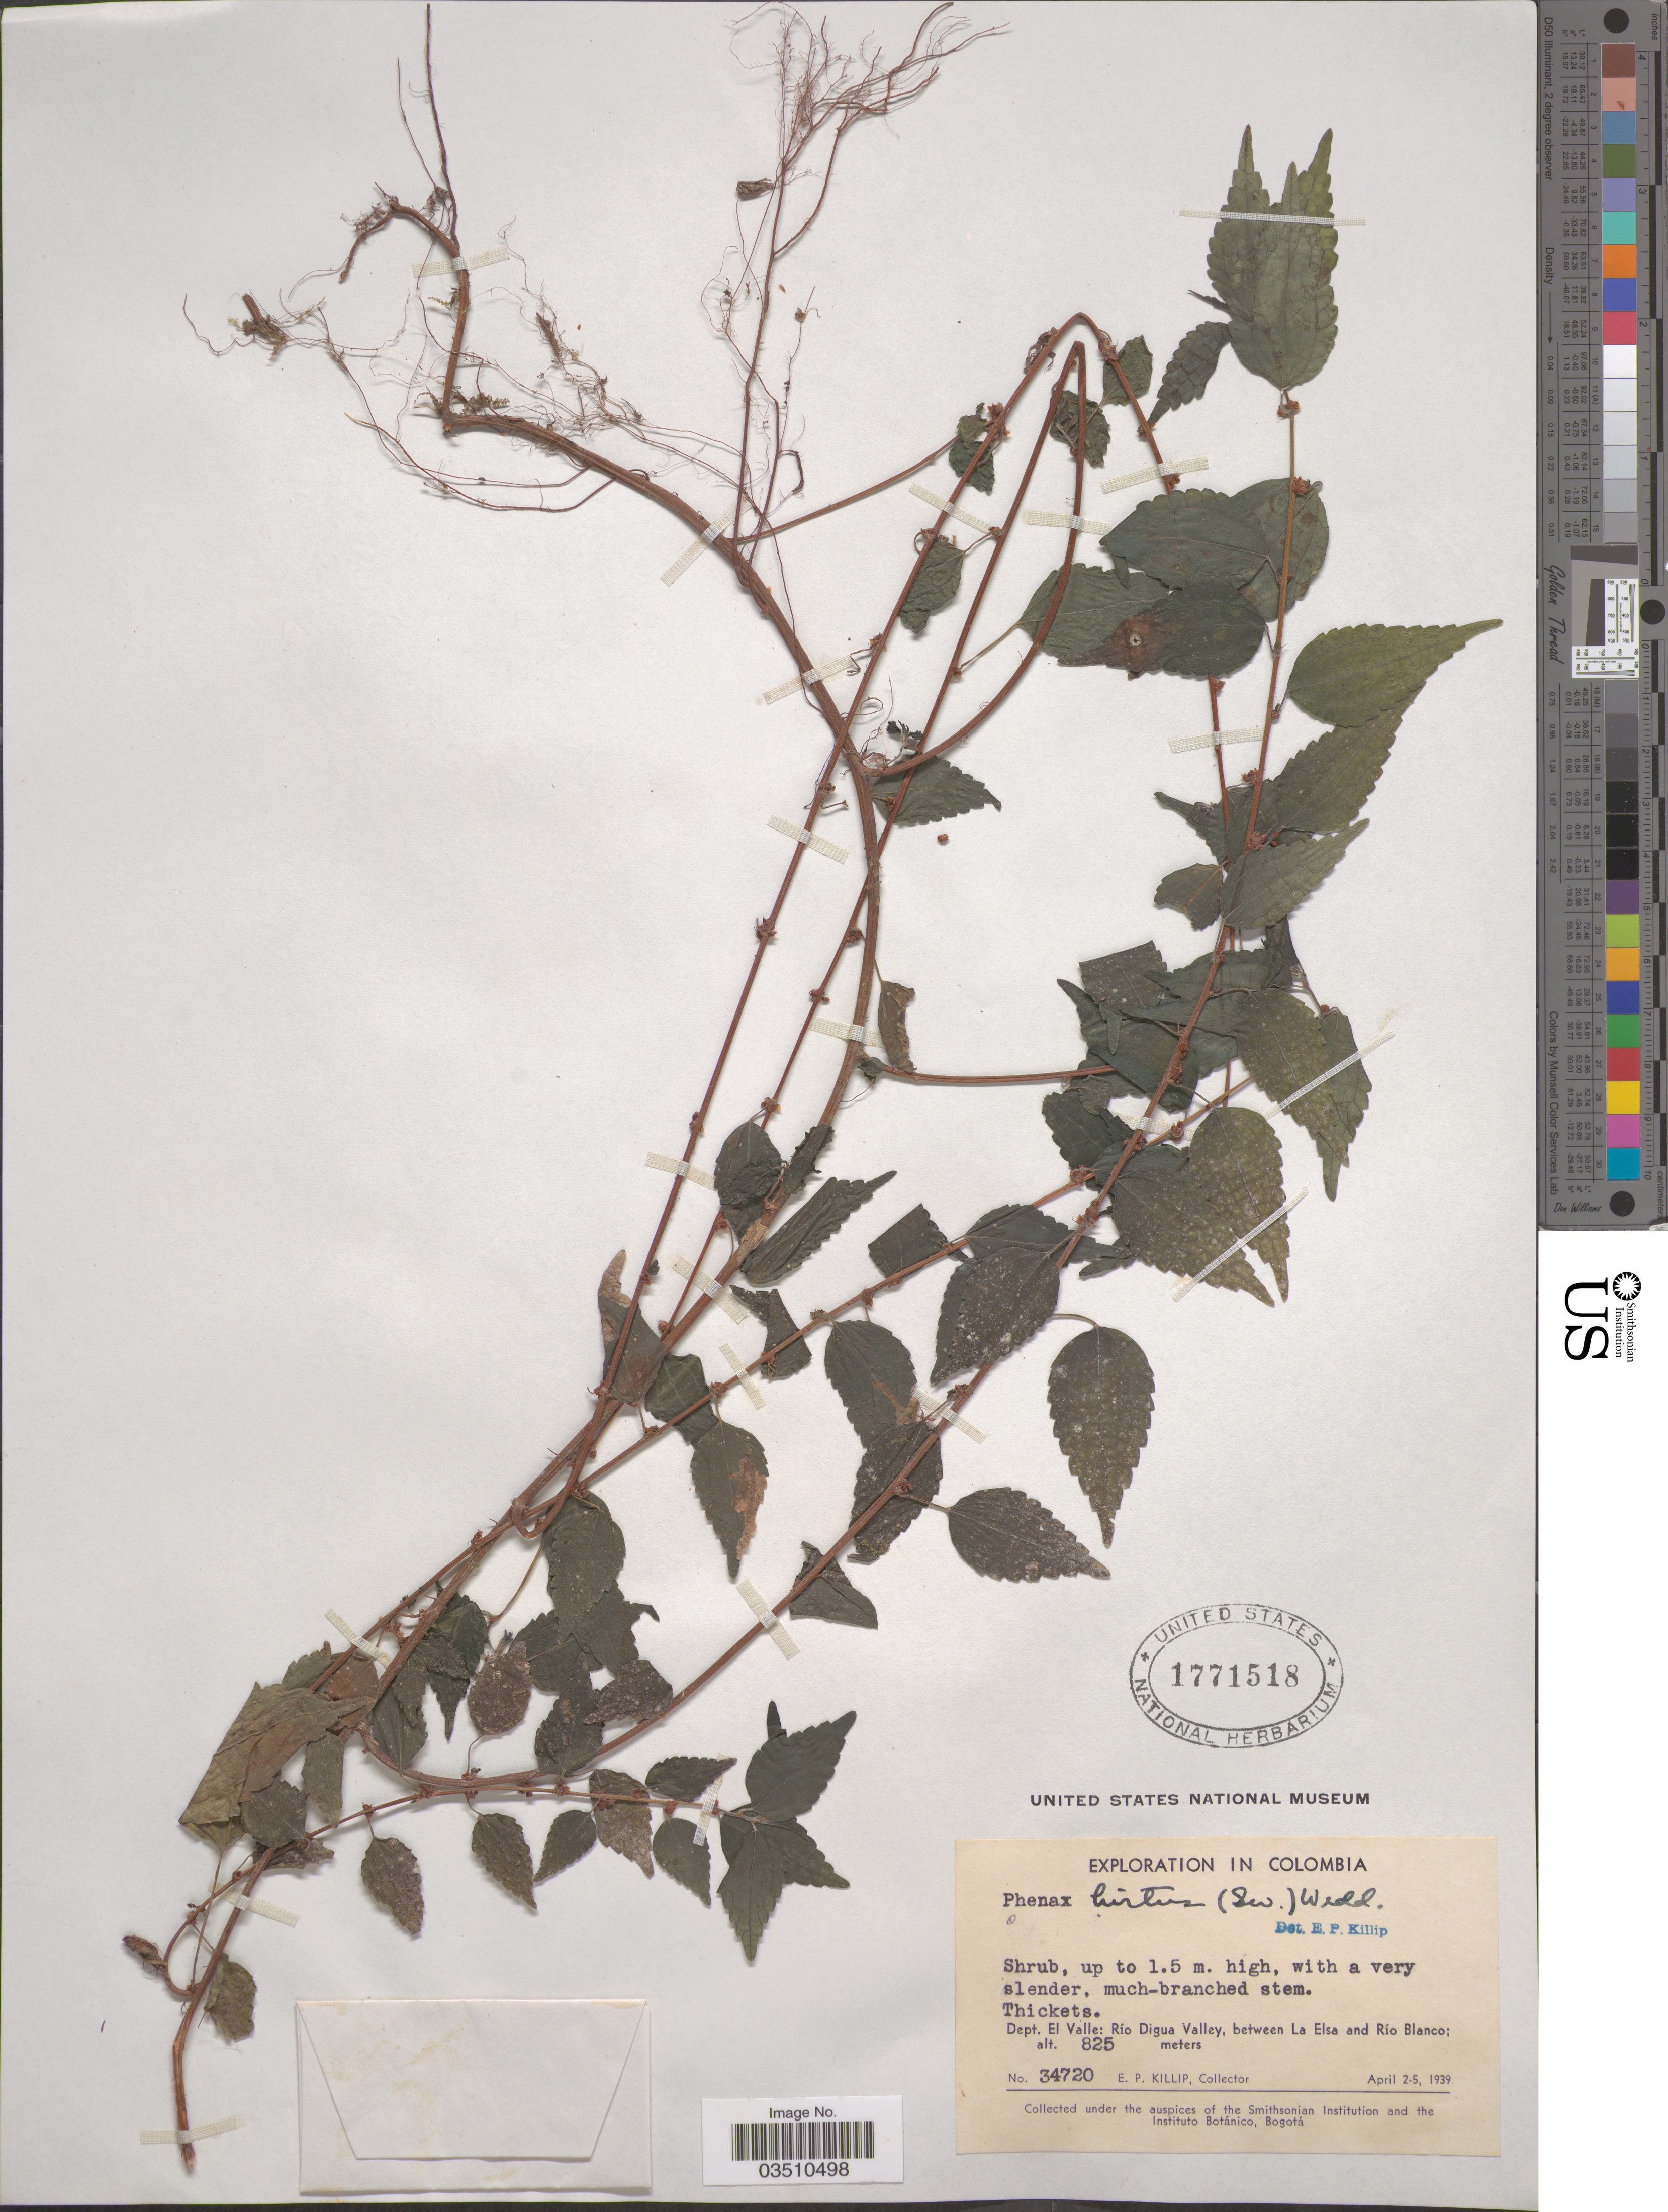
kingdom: Plantae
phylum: Tracheophyta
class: Magnoliopsida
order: Rosales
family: Urticaceae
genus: Phenax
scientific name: Phenax hirtus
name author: (Sw.) Wedd.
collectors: E. P. Killip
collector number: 34720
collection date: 1939-04-02/1939-04-05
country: Colombia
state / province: Valle del Cauca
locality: Dept. El Valle: Río Digua Valley, between La Elsa and Río Blanco.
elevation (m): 825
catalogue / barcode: US 1771518